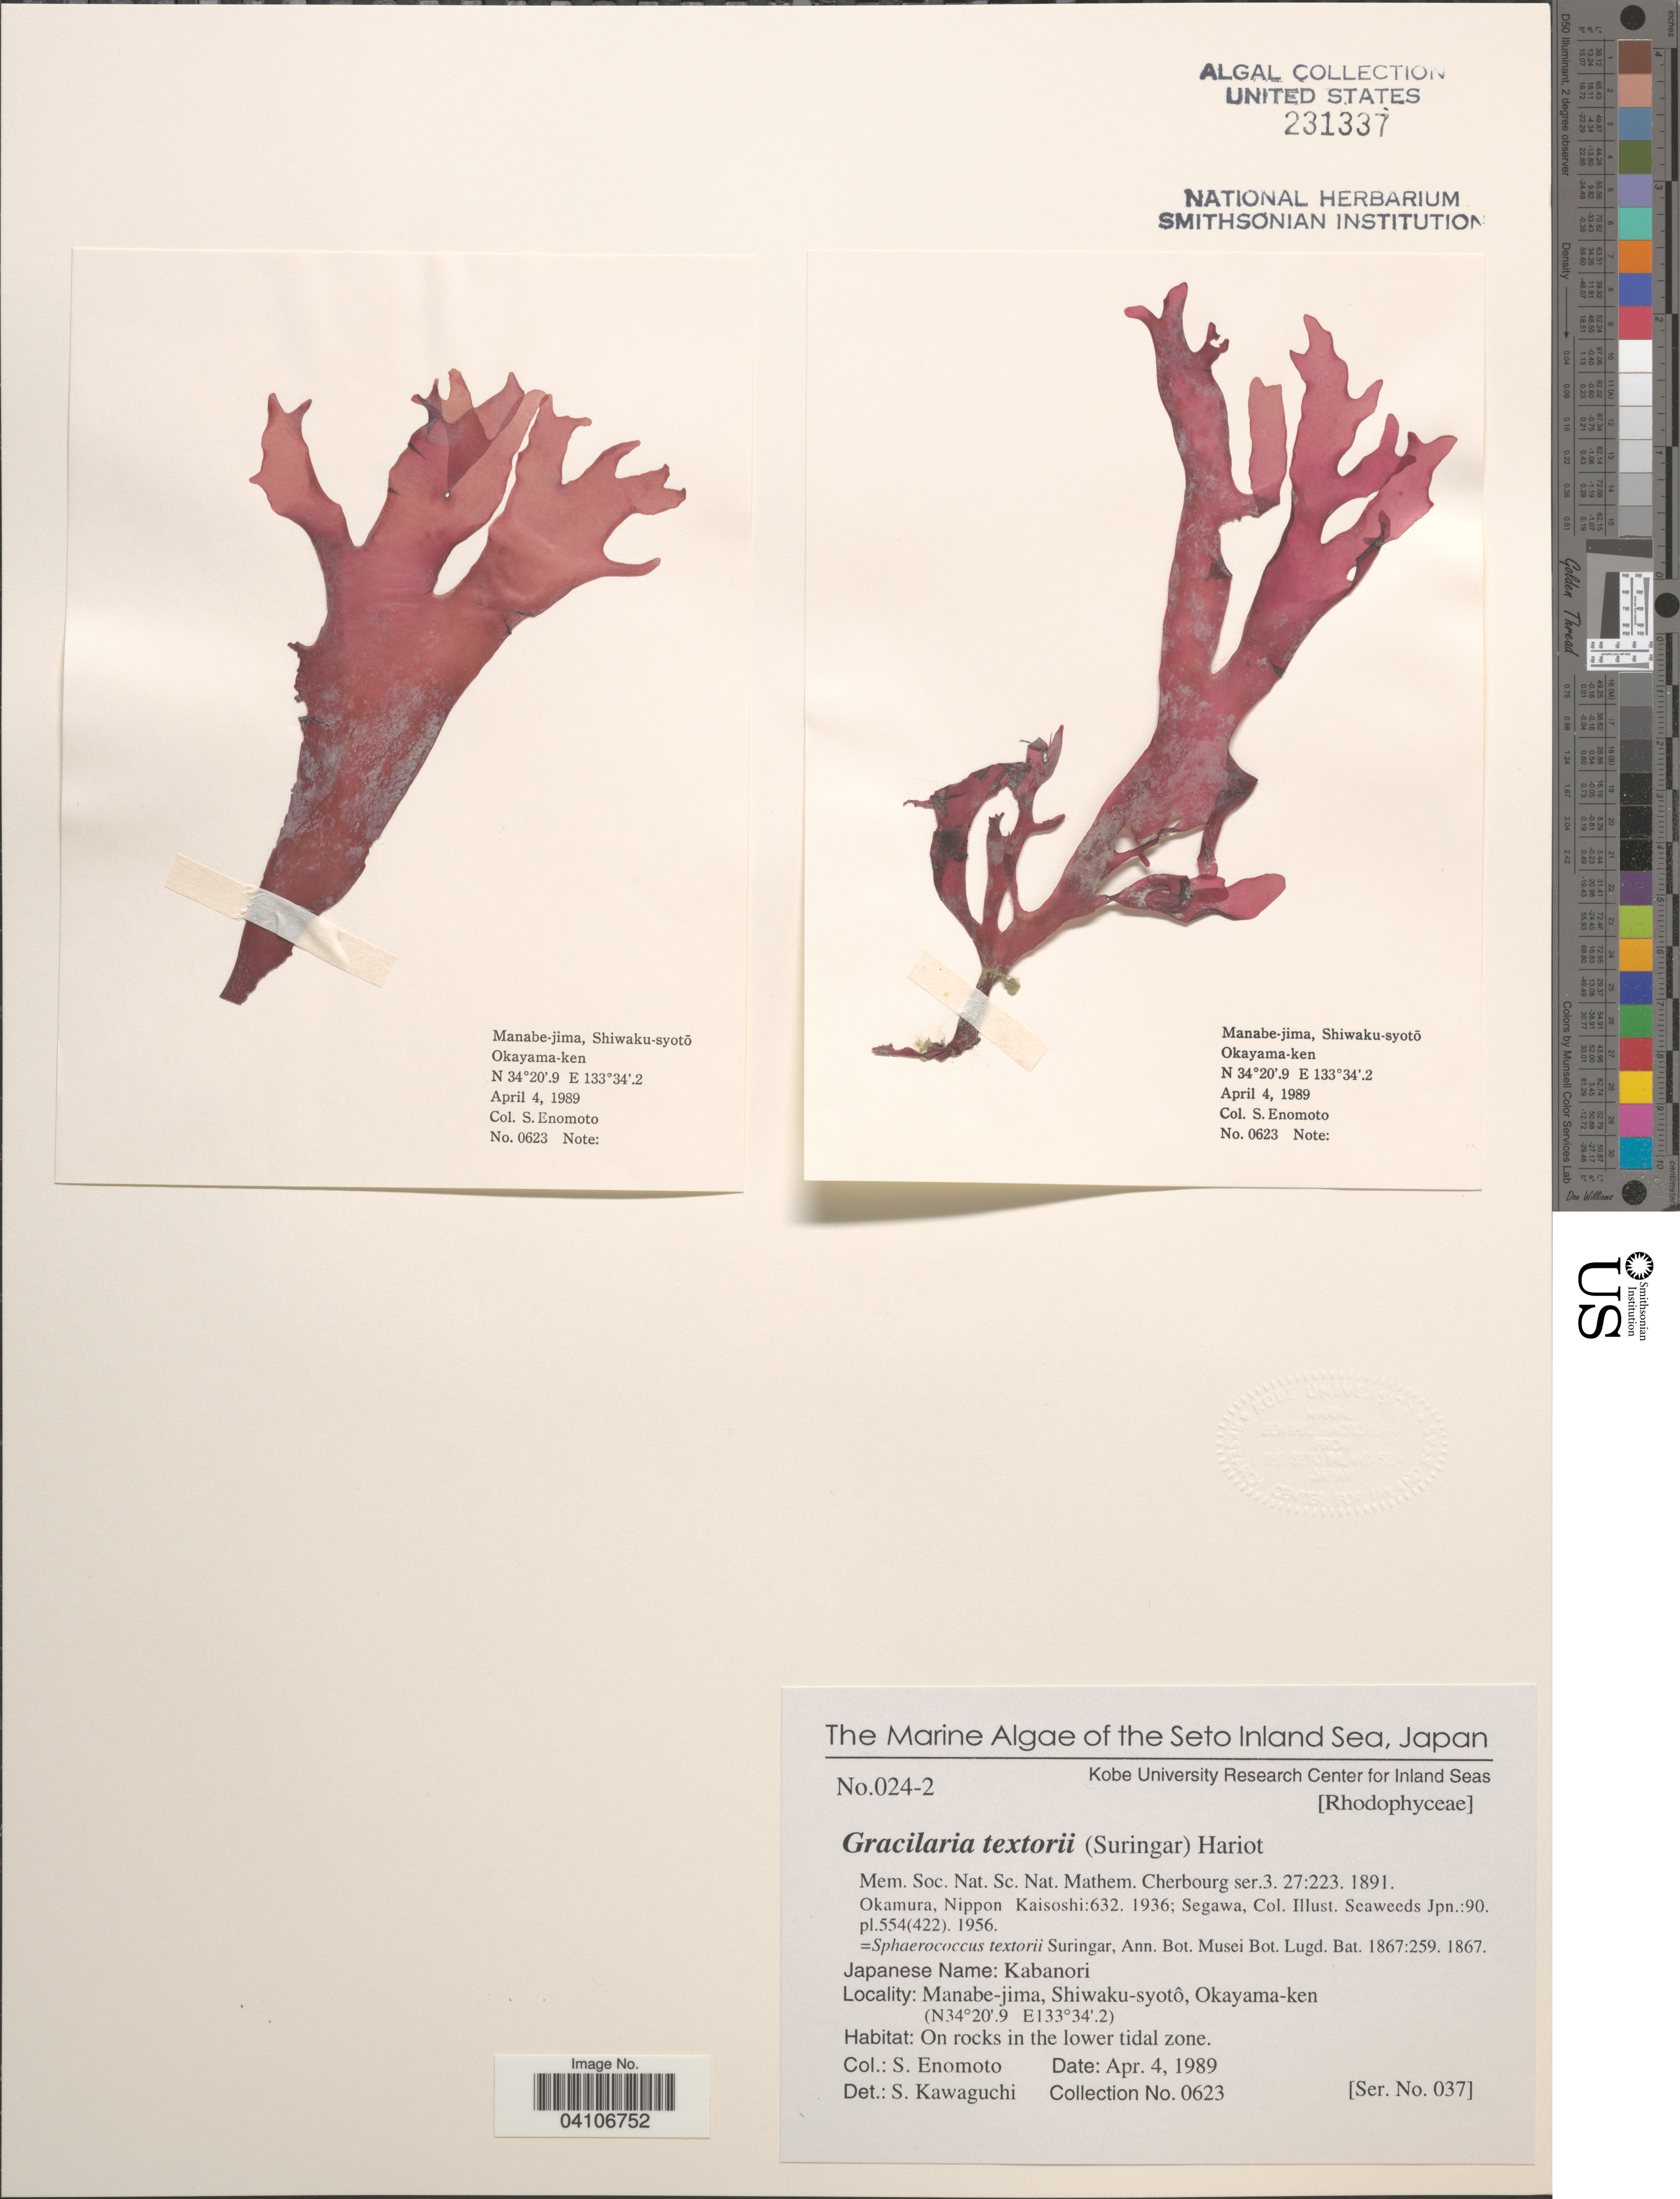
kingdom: Plantae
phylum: Rhodophyta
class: Florideophyceae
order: Gracilariales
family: Gracilariaceae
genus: Gracilaria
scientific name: Gracilaria textorii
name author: (Suringar) De Toni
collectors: S. Enomoto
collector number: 0623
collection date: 1989-04-04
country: Japan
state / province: Okayama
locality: The Seto Inland Sea. Manabe-jima, Shiwaku-syotô, Okayama-ken. On rocks in the subtidal zone.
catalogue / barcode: US 231337